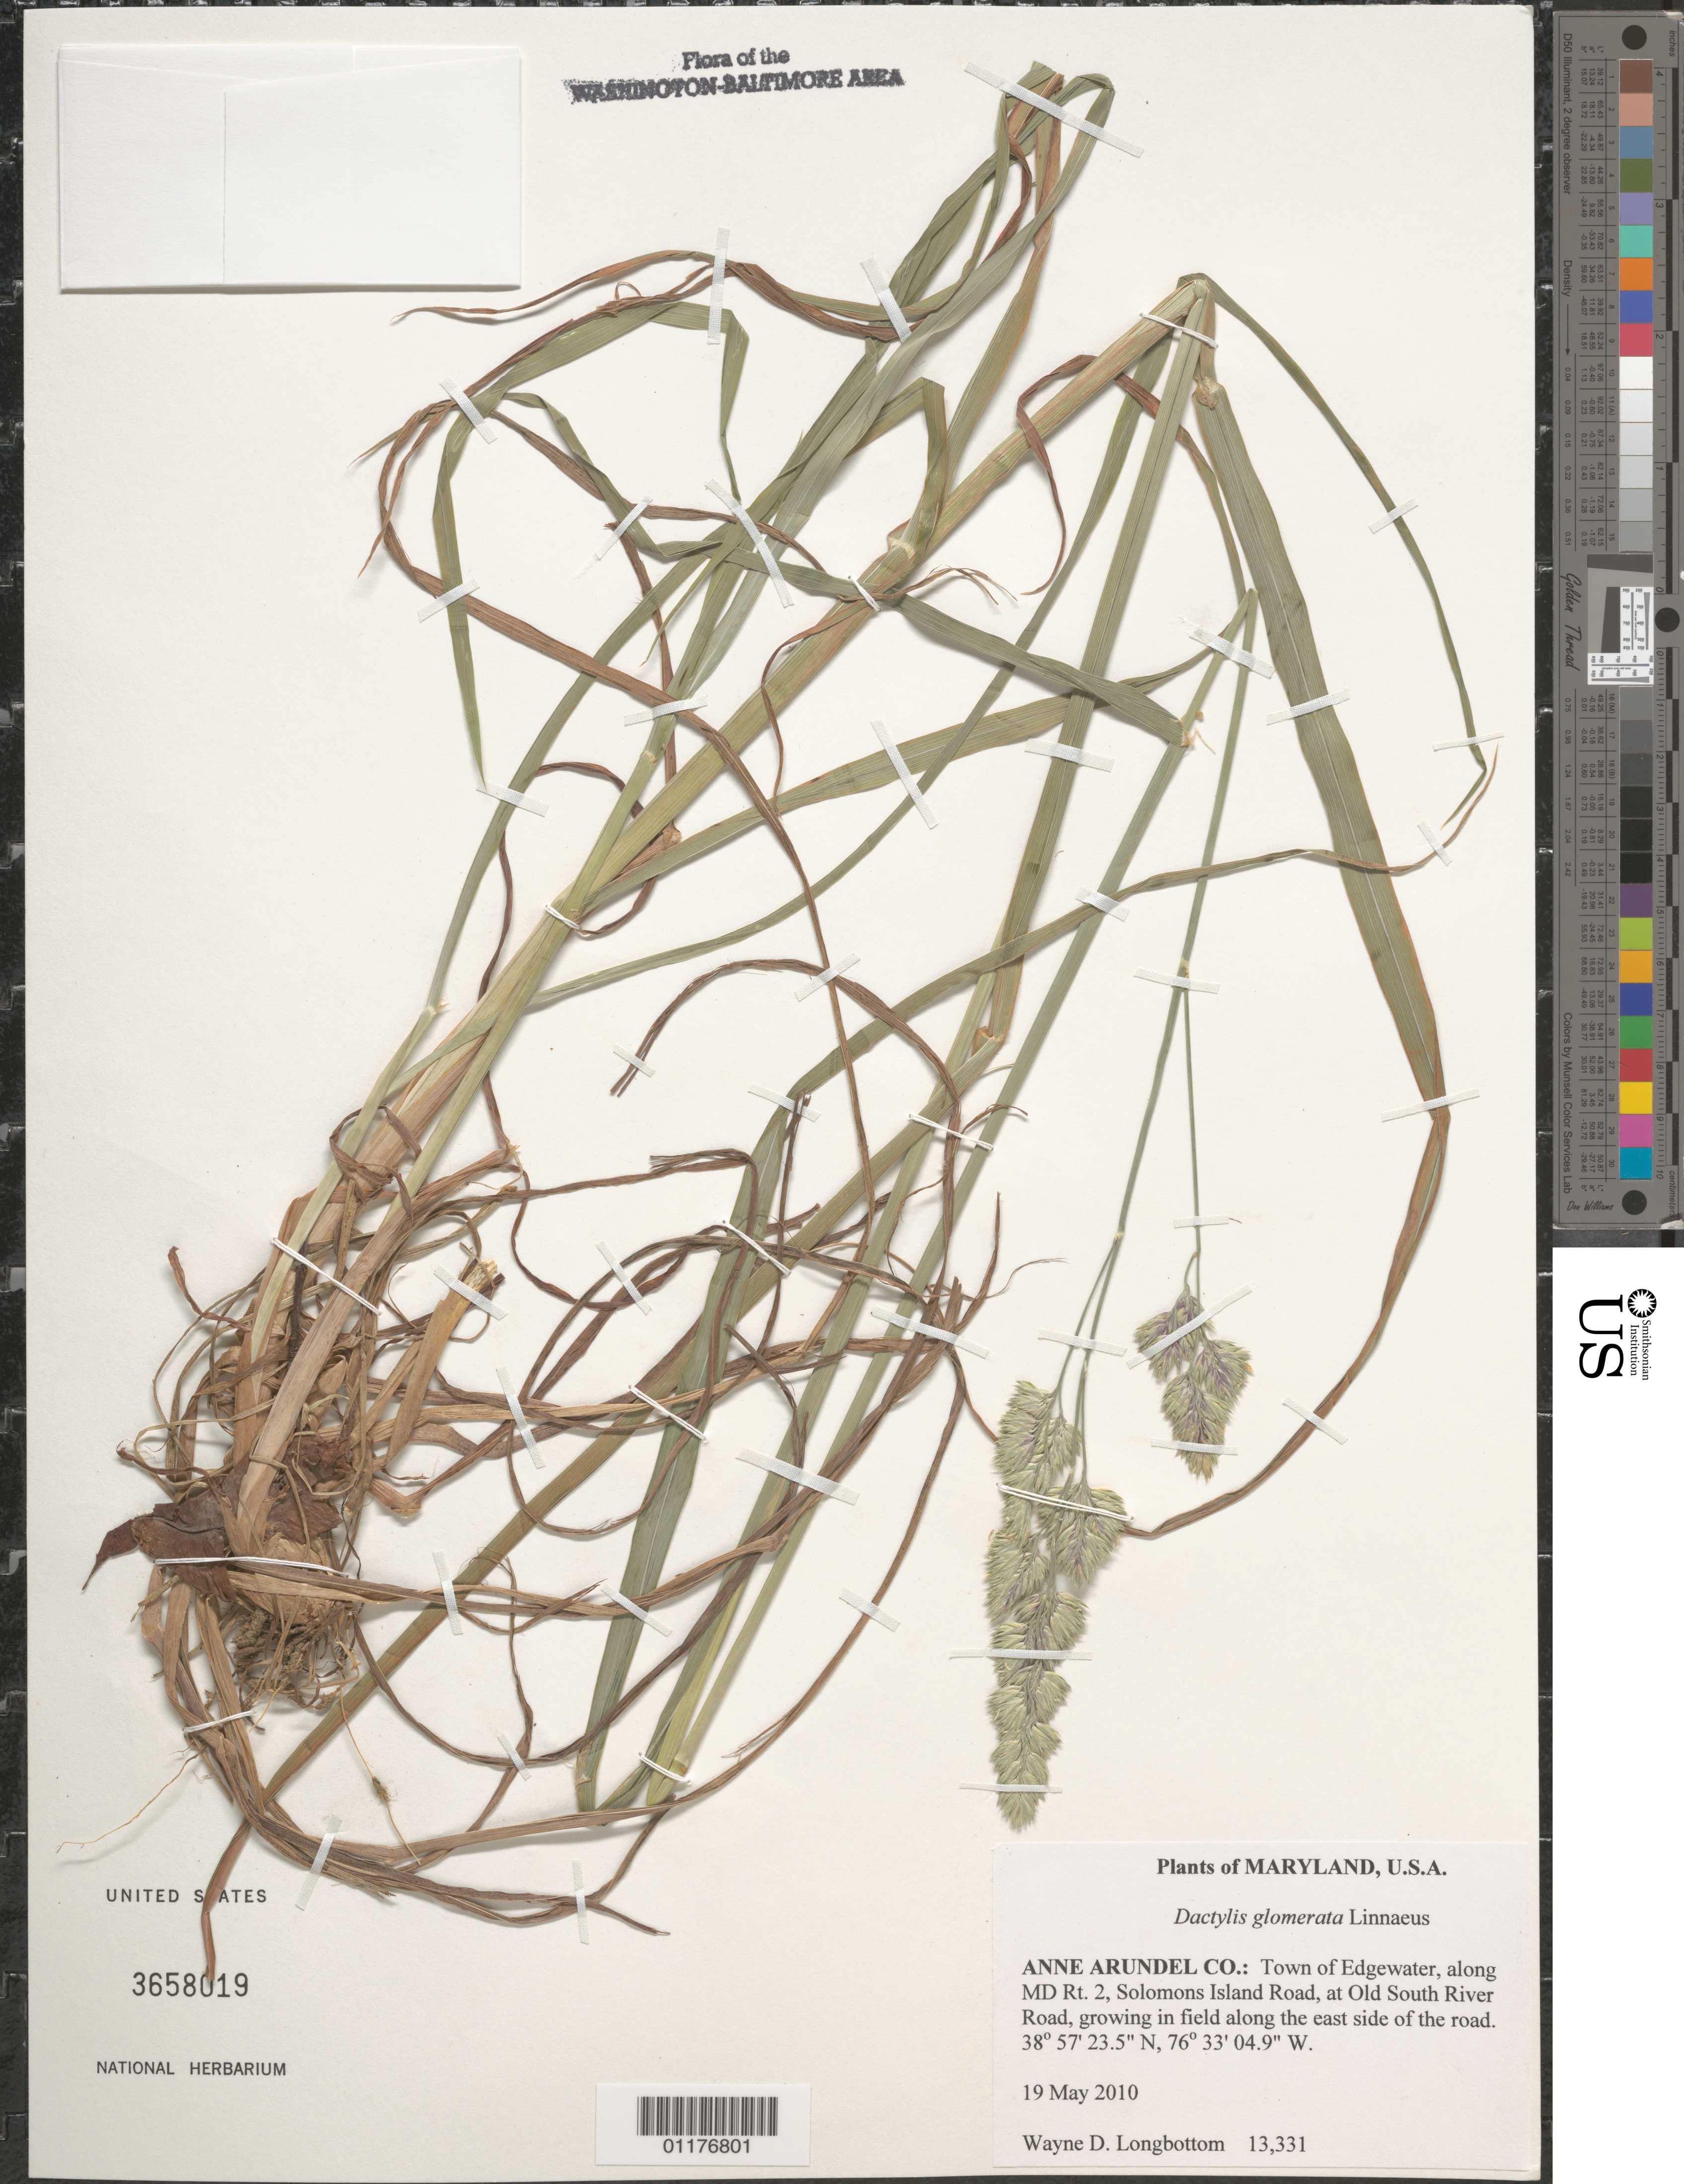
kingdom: Plantae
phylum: Tracheophyta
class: Liliopsida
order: Poales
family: Poaceae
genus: Dactylis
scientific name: Dactylis glomerata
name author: L.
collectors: D. Longbottom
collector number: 13331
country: United States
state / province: Maryland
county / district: Anne Arundel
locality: Edgewater, along MD Rt. 2, Solomons Island Road, at Old South River Road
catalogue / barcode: US 3658019